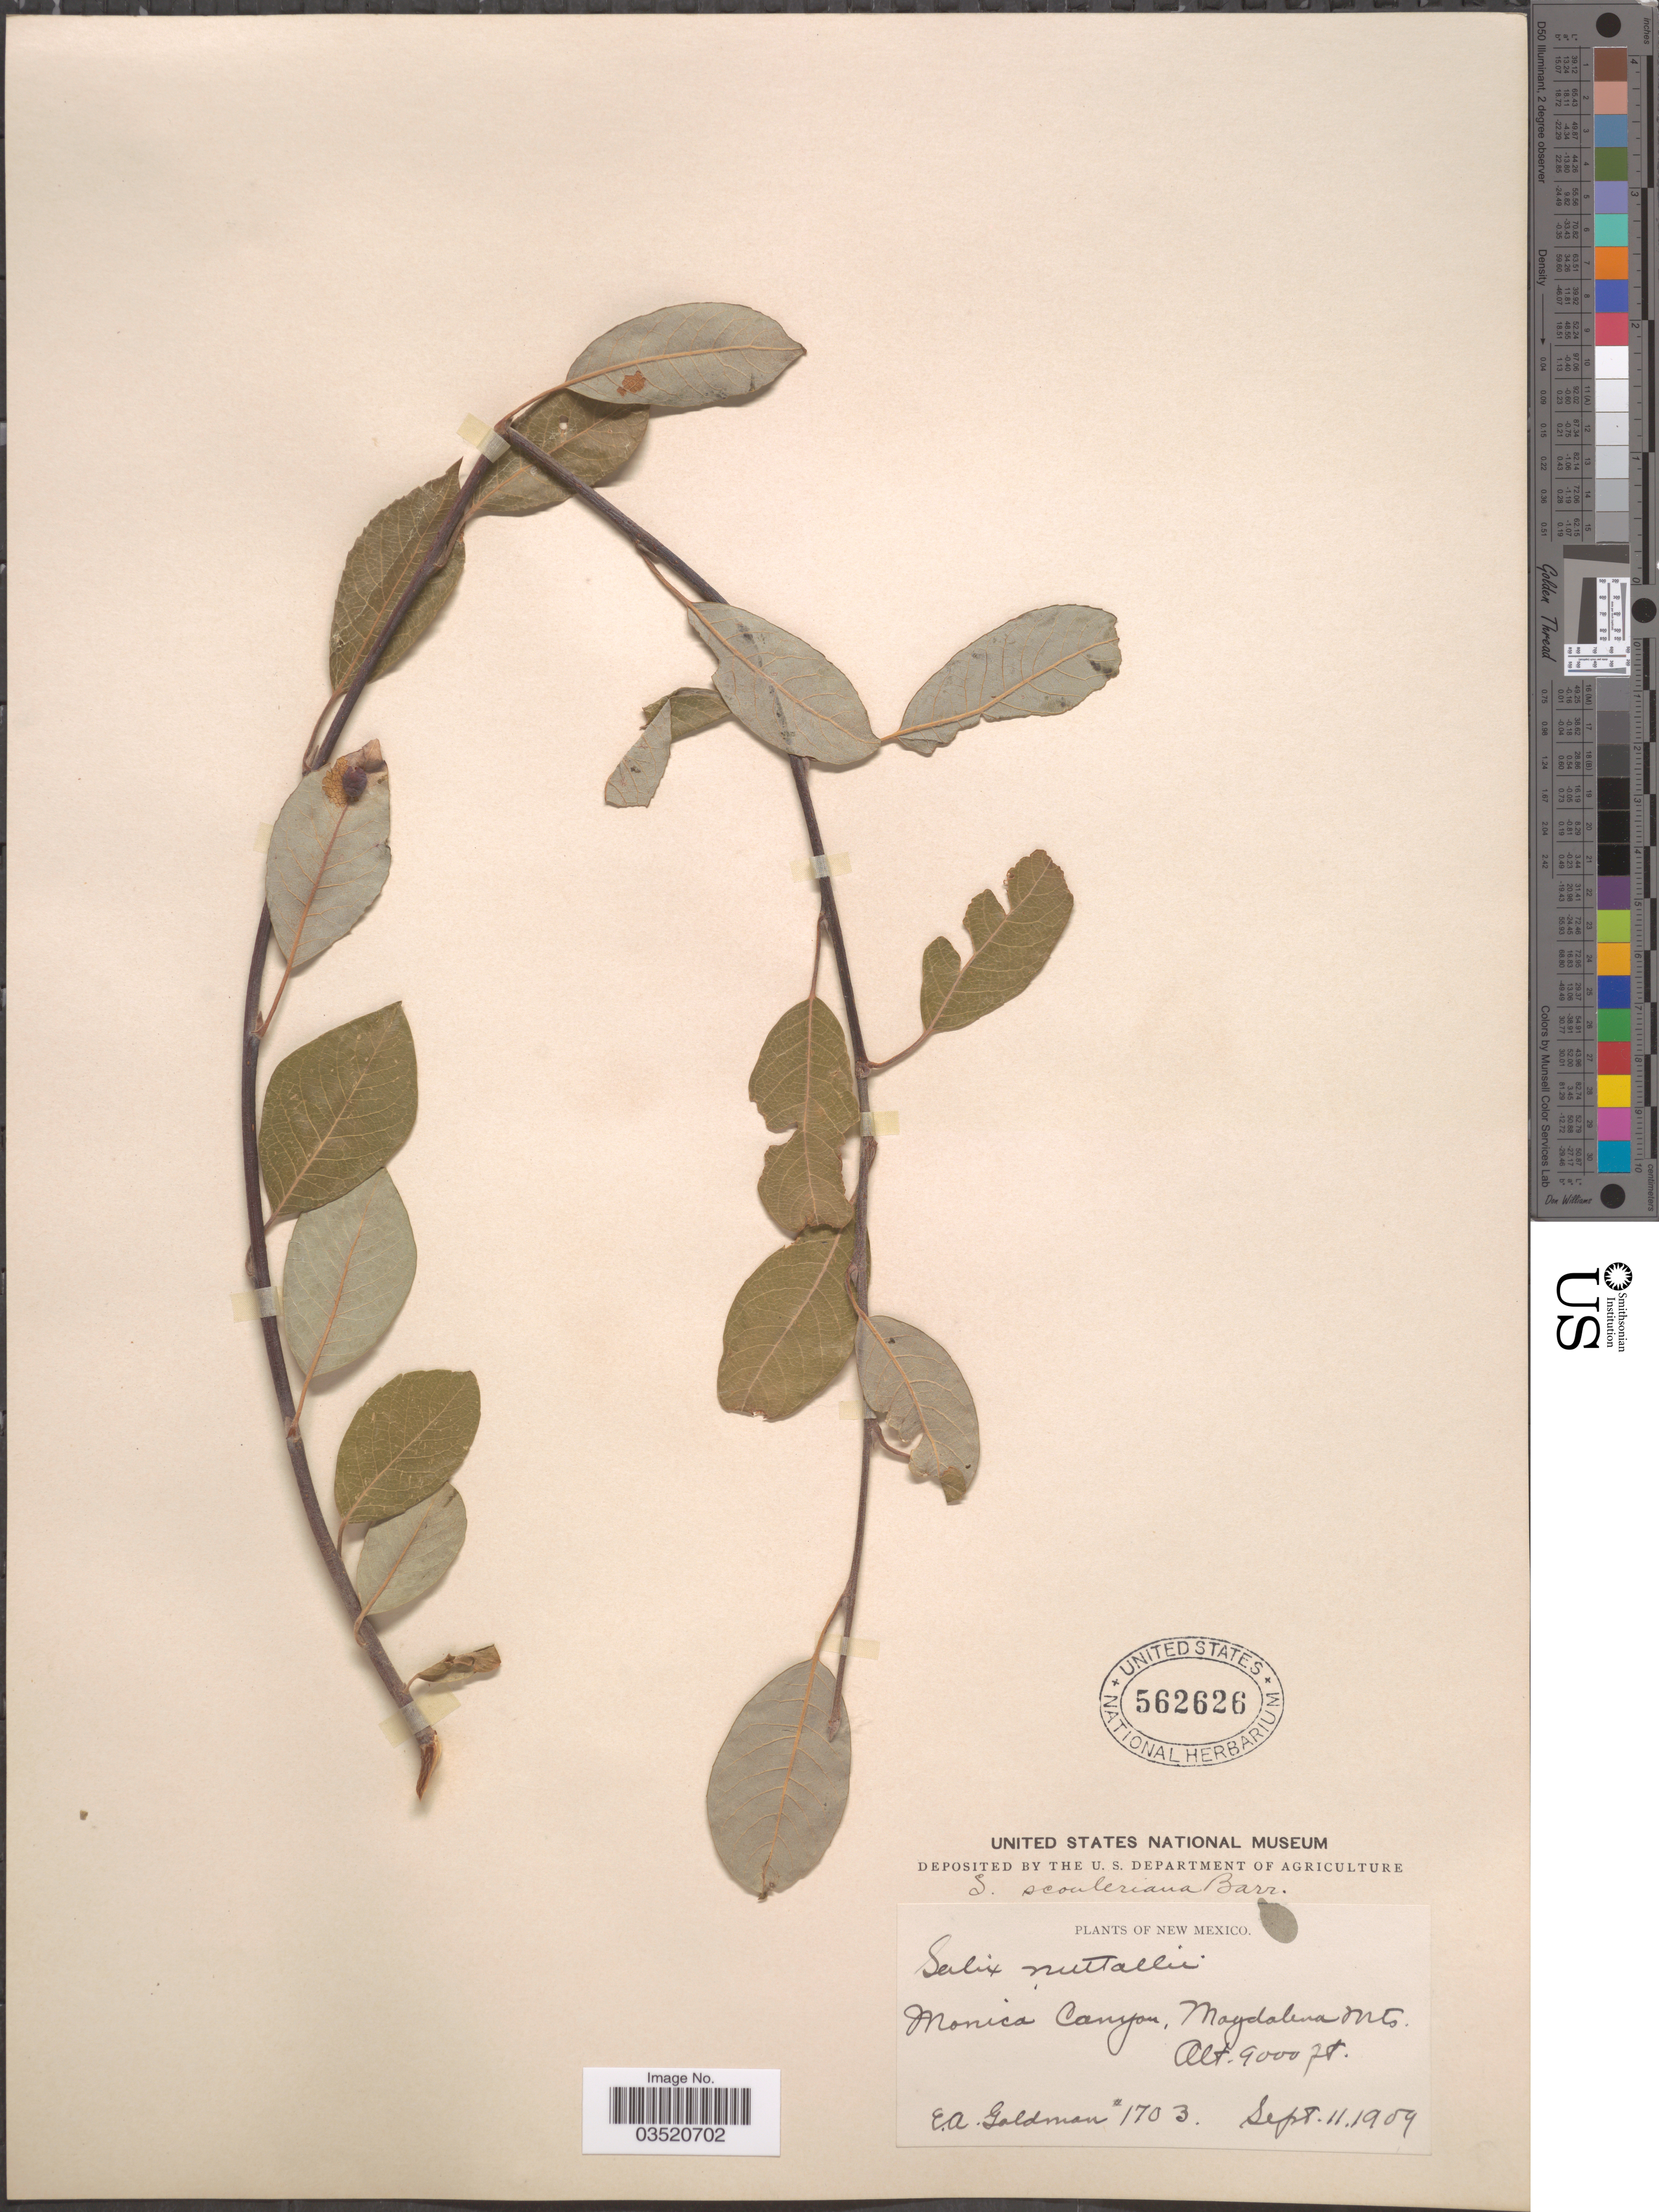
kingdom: Plantae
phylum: Tracheophyta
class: Magnoliopsida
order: Malpighiales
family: Salicaceae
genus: Salix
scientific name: Salix scouleriana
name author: Barratt ex Hook.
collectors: E. A. Goldman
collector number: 1703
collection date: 1909-09-11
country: United States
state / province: New Mexico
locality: Monica Canyon, Magdalena Mts.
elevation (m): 2743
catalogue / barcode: US 562626